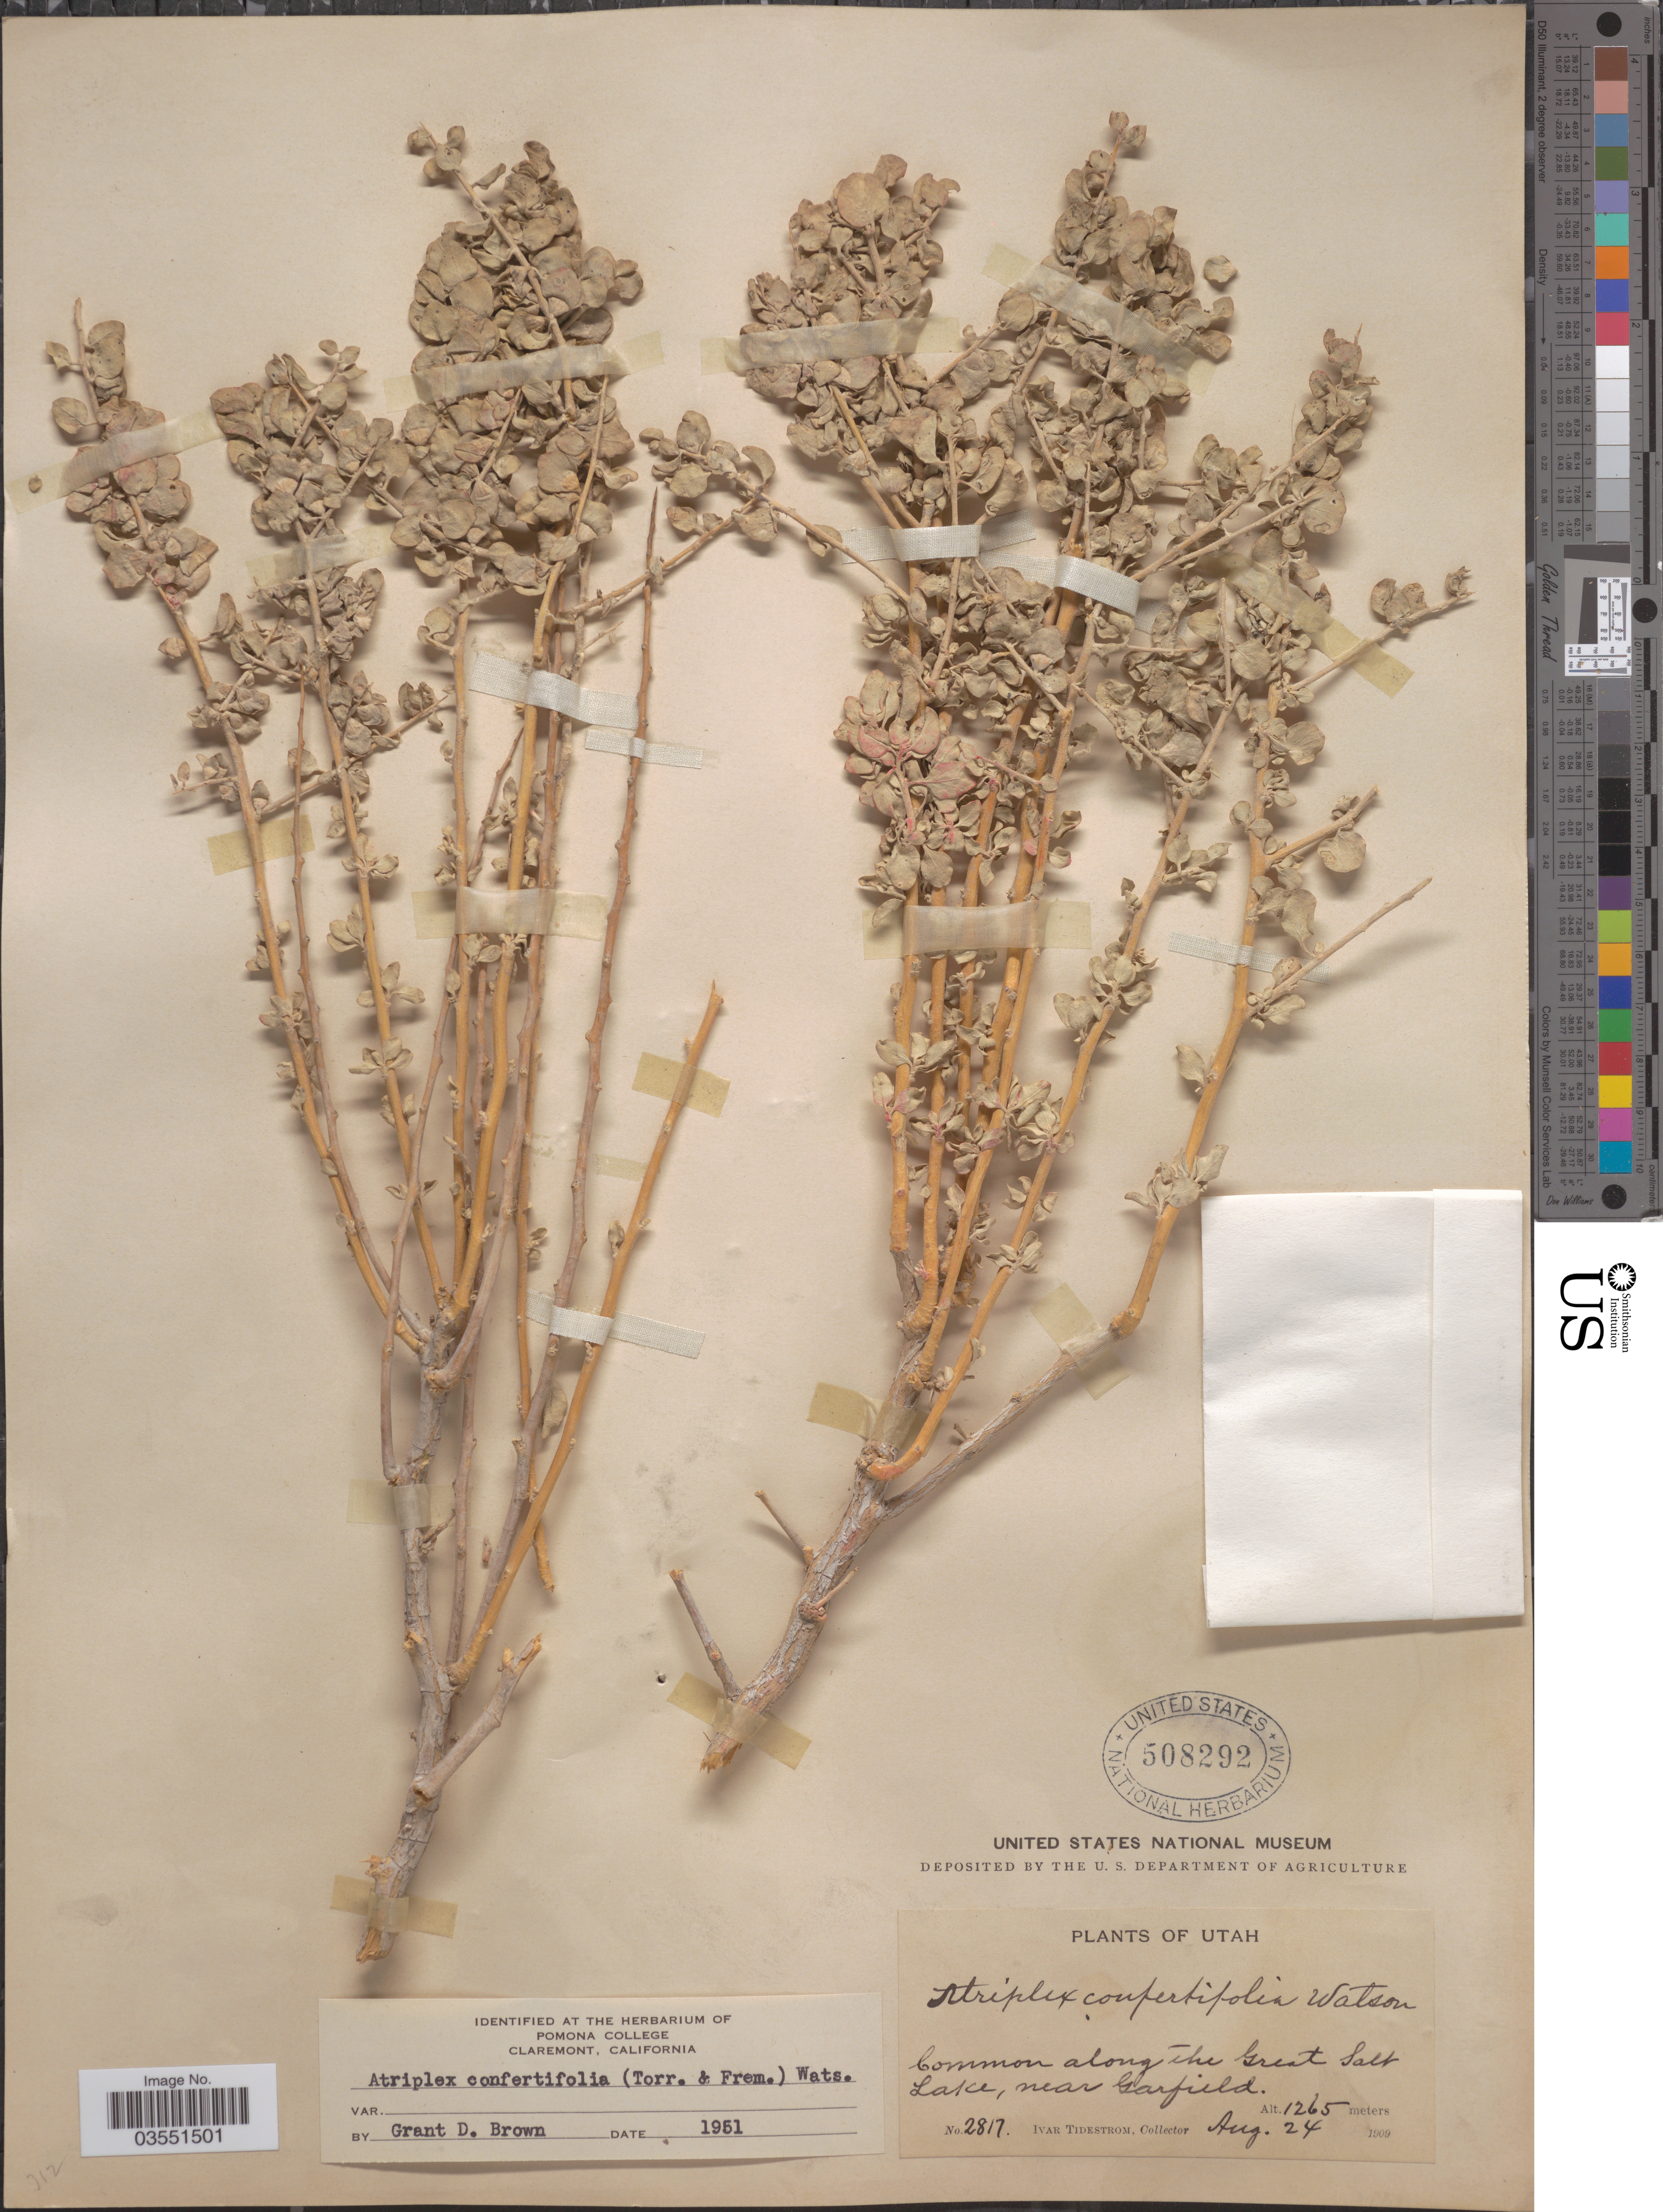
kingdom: Plantae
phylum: Tracheophyta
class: Magnoliopsida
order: Caryophyllales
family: Amaranthaceae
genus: Atriplex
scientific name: Atriplex confertifolia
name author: (Torr. & Frém.) S. Watson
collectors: I. F. Tidestrom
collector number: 2817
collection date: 1909-08-24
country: United States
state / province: Utah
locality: Along the Great Salt Lake, near Garfield.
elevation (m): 1265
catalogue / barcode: US 508292